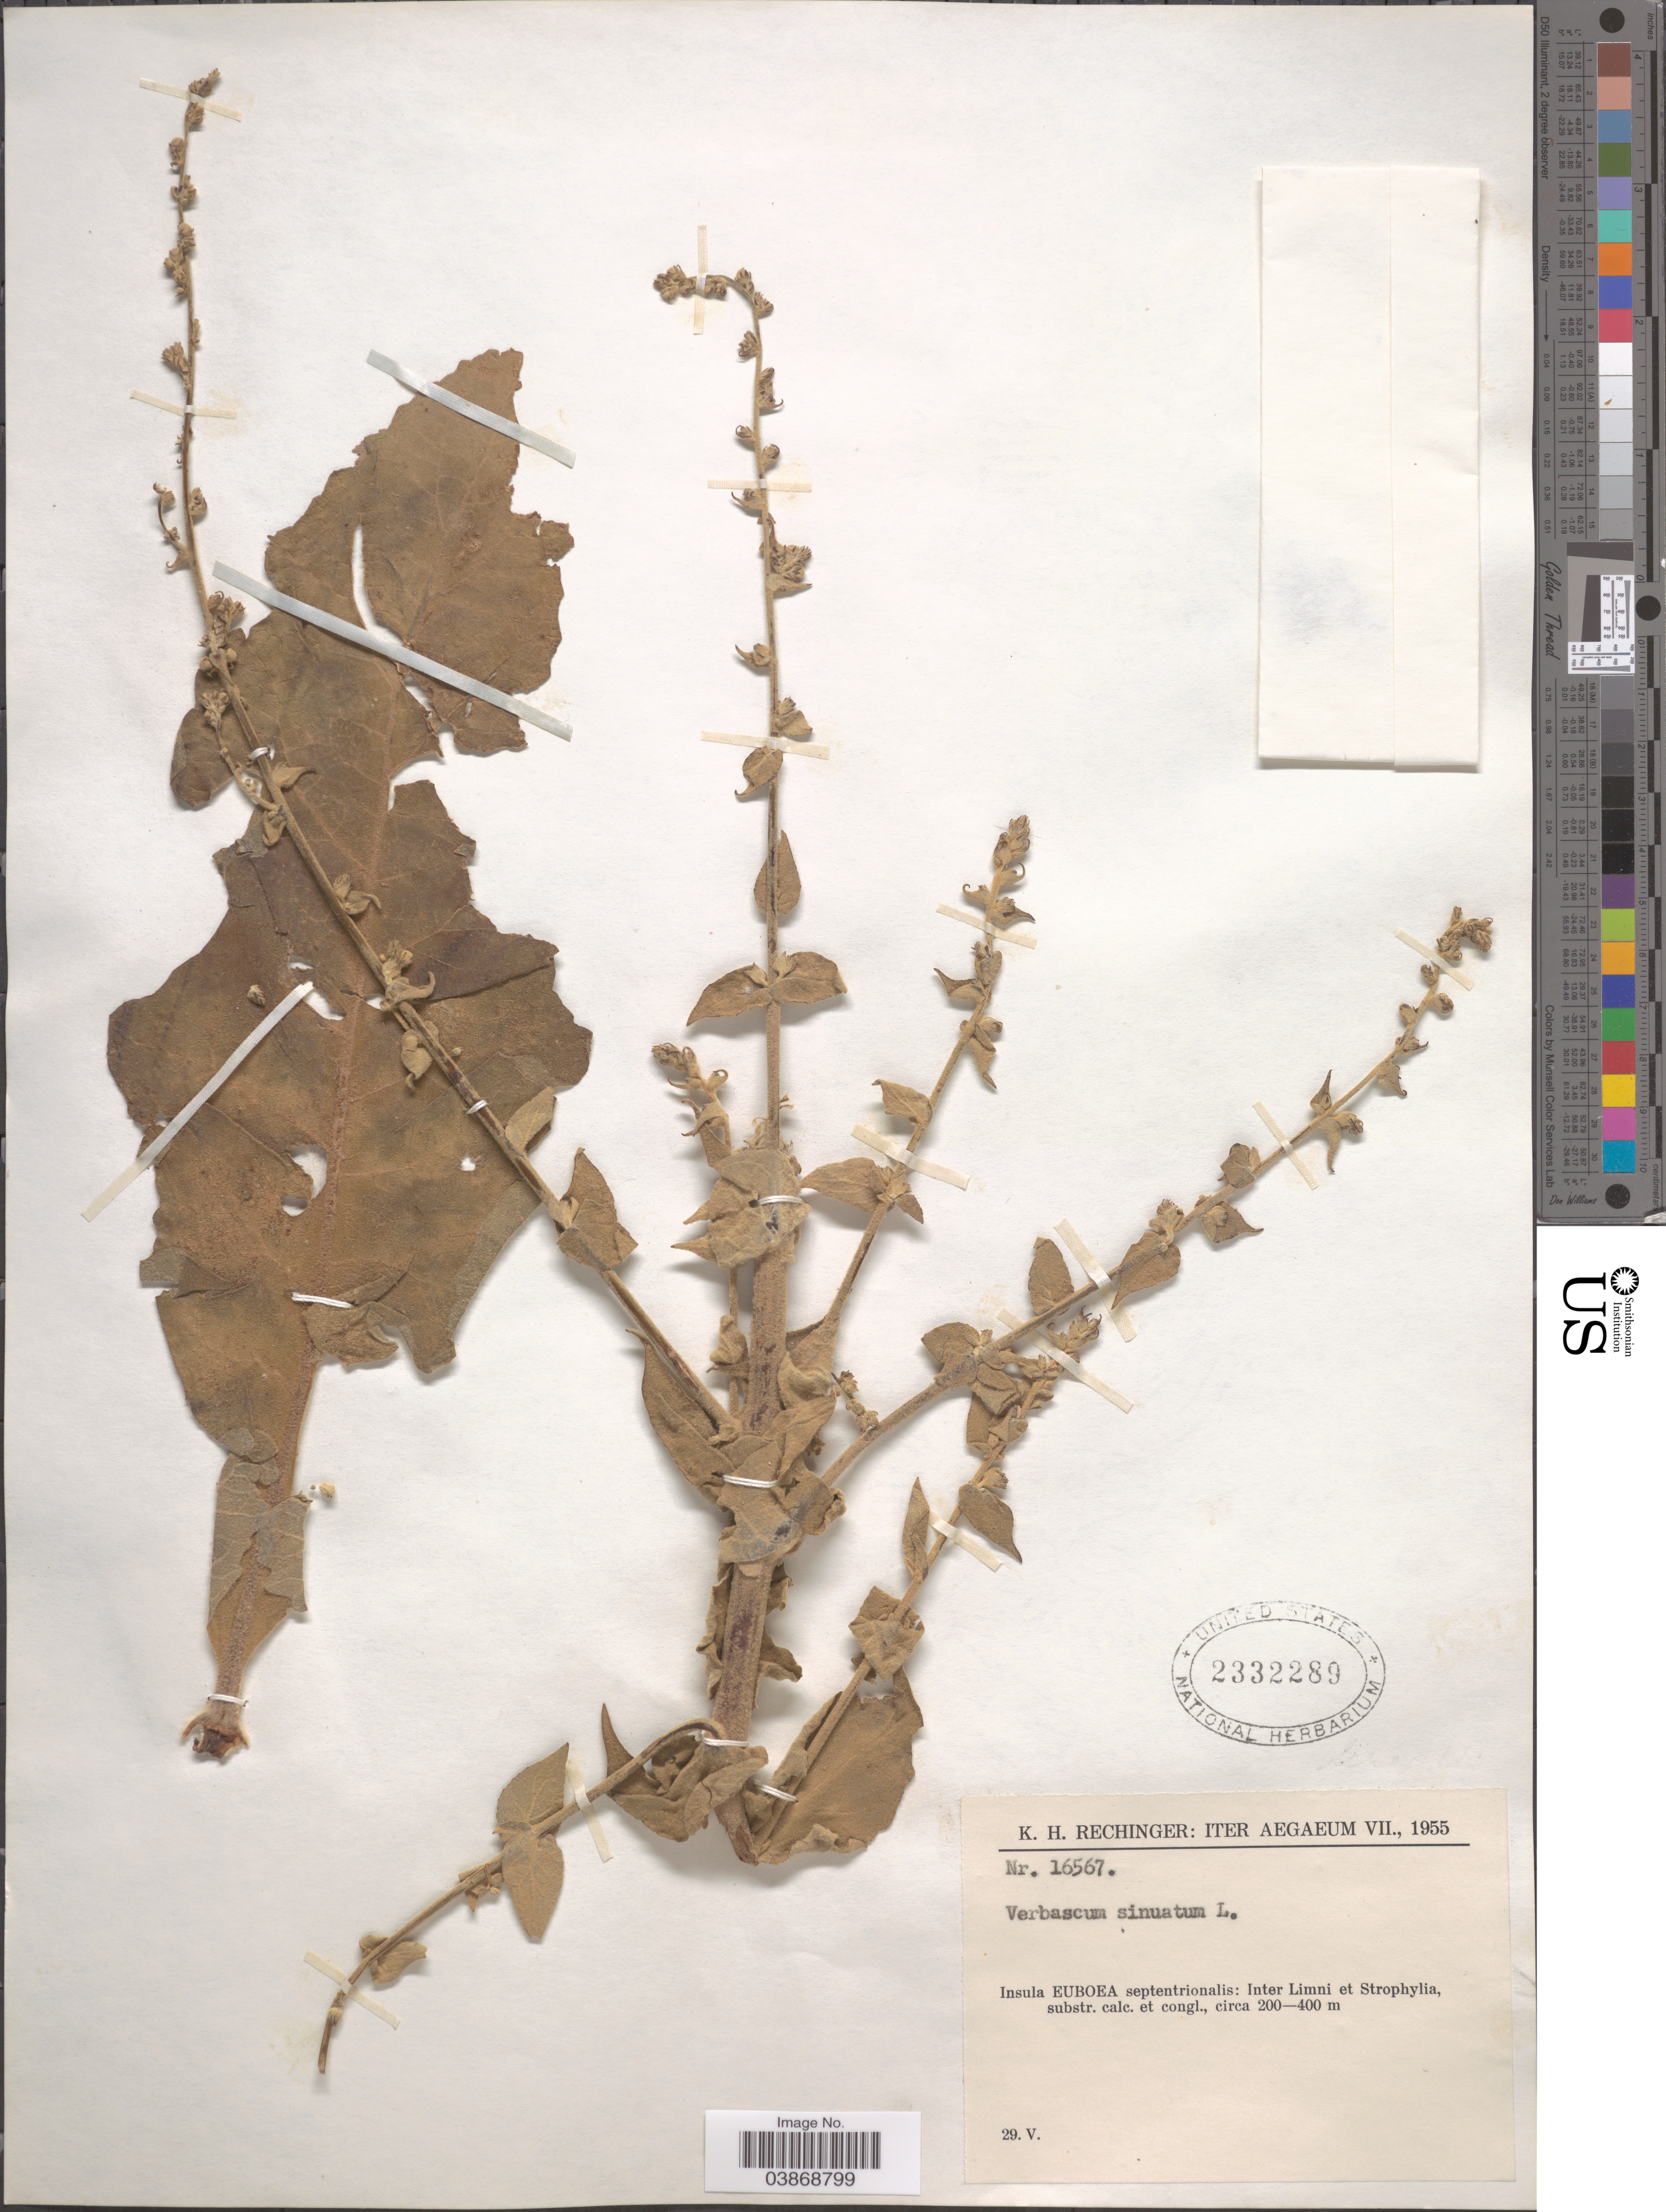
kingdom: Plantae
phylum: Tracheophyta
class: Magnoliopsida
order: Lamiales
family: Scrophulariaceae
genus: Verbascum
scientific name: Verbascum sinuatum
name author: L.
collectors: K. H. Rechinger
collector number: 16567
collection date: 1955-05-29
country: Greece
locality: Aegaeum. Insula Euboea septentrionalis: Inter Limni et Strophylia, substr. calc. et congl.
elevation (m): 200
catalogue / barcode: US 2332289